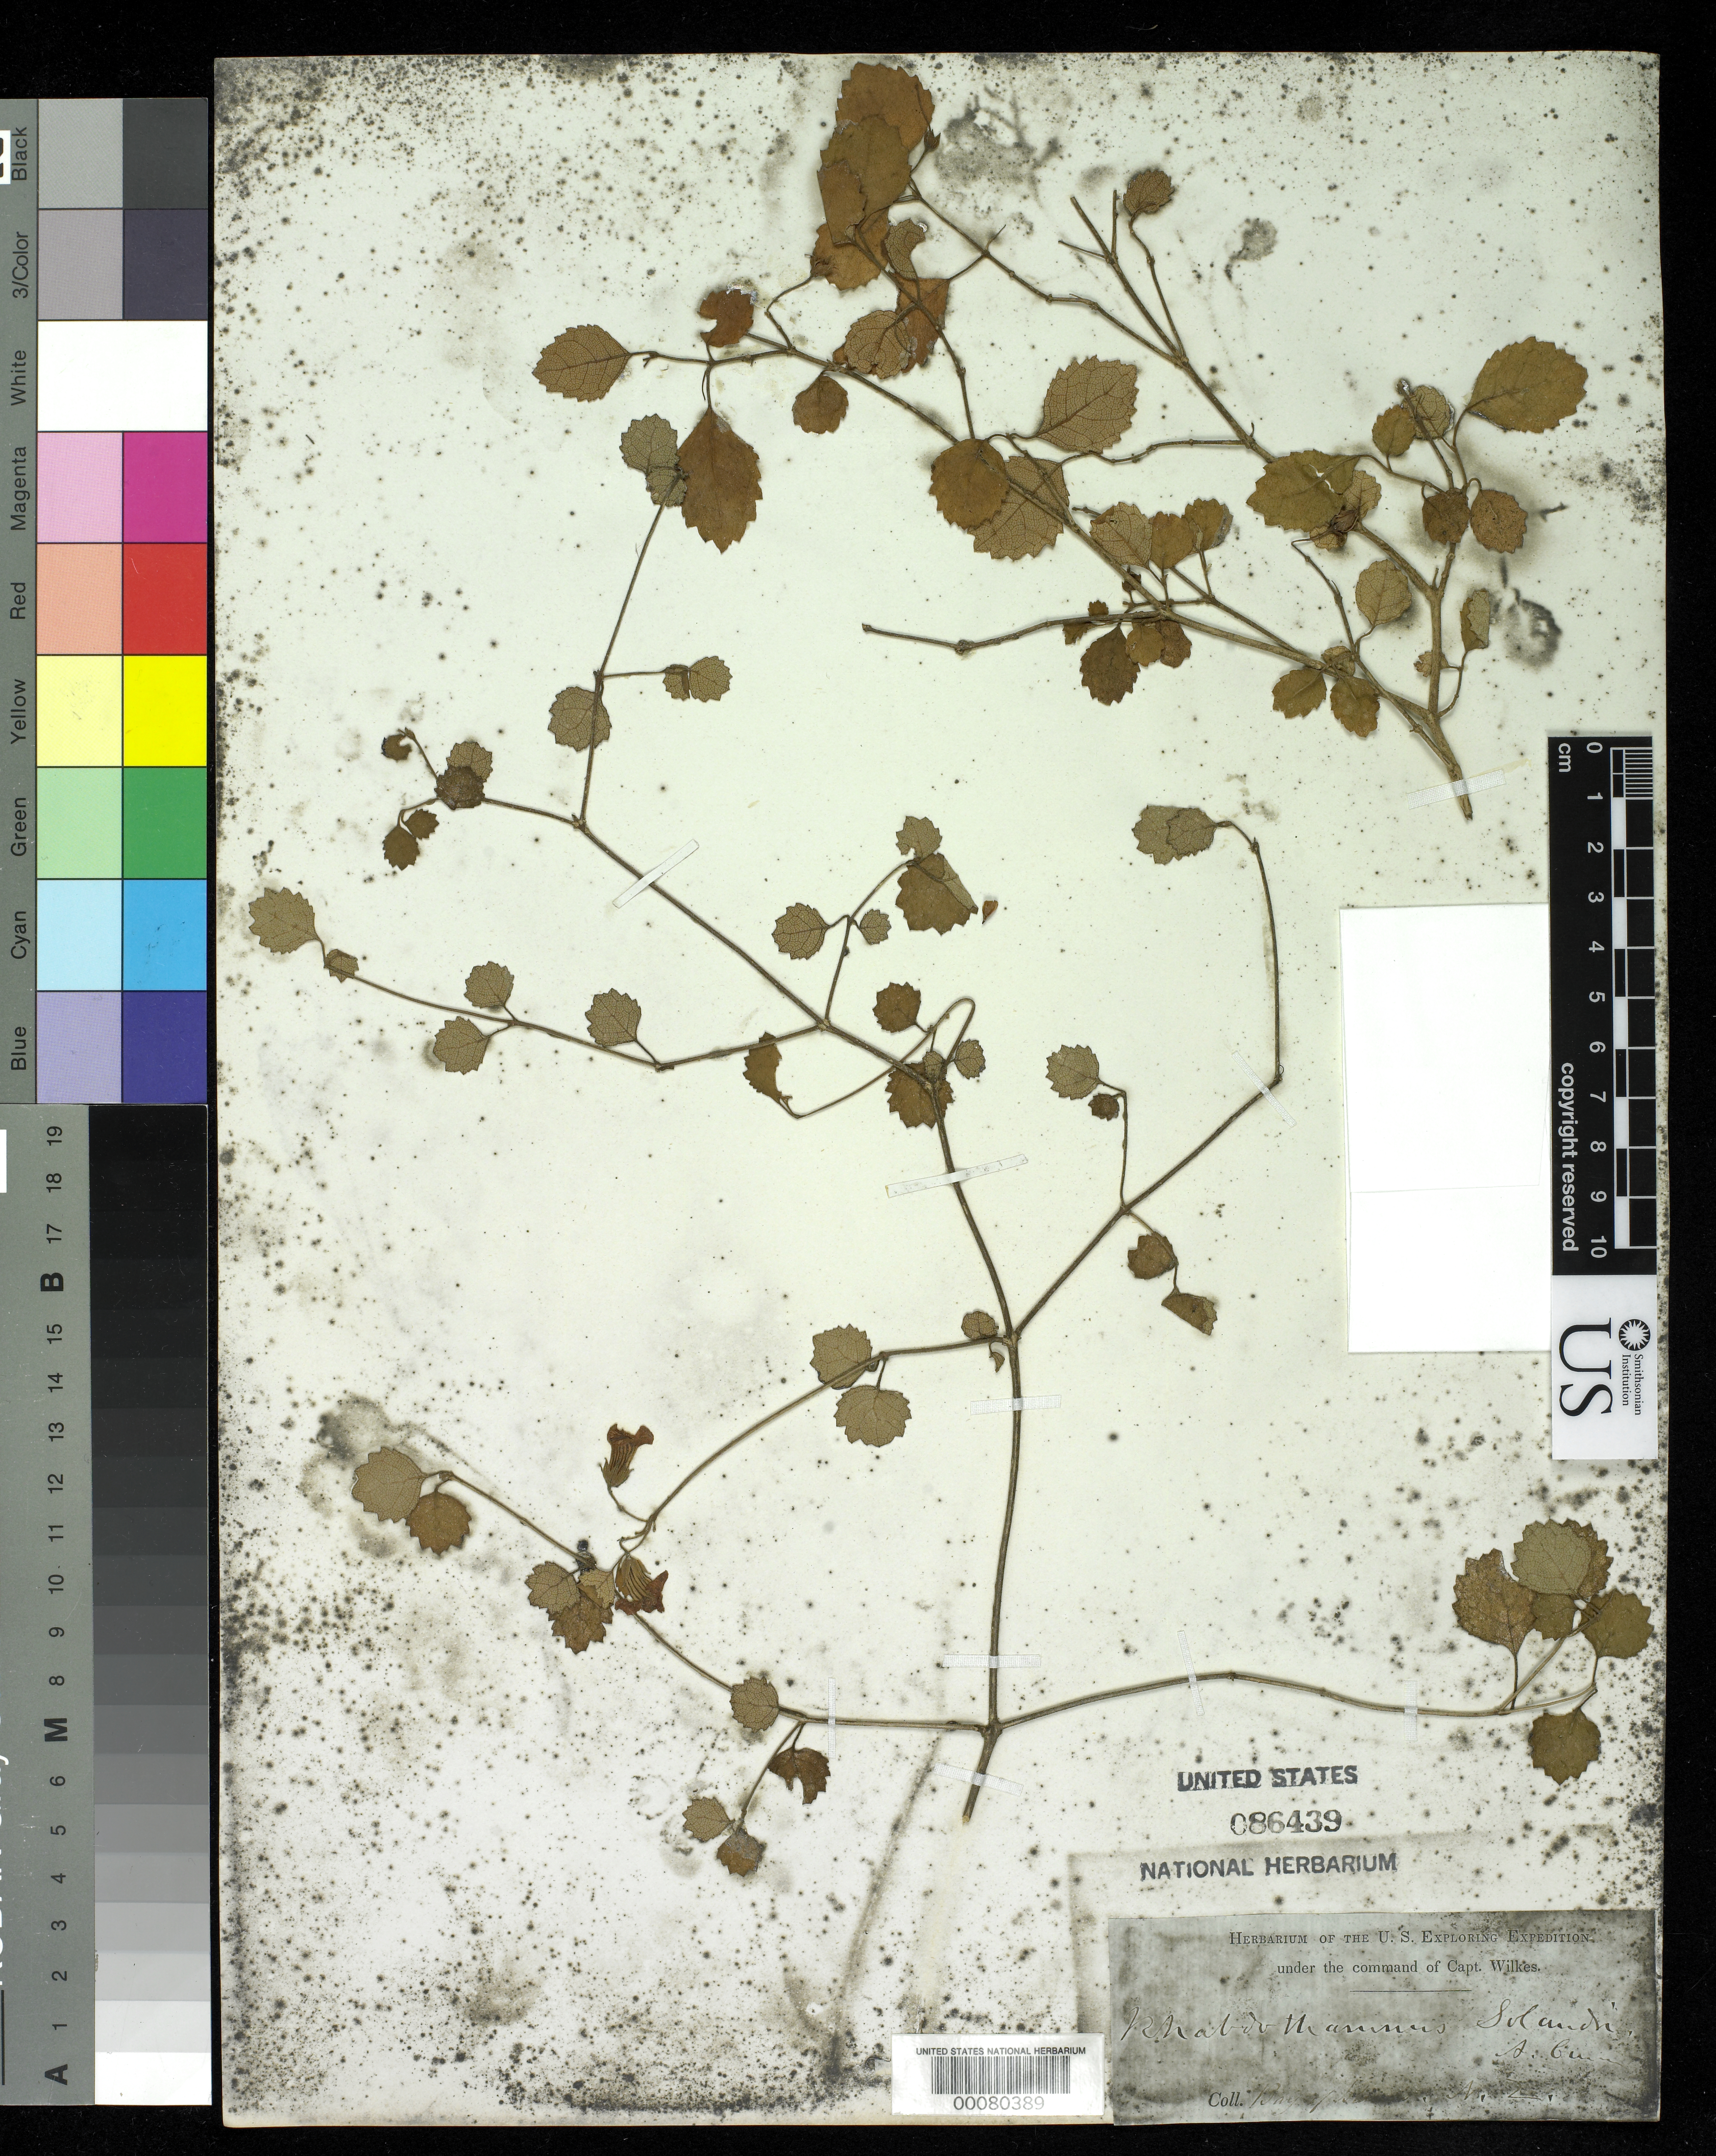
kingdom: Plantae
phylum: Tracheophyta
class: Magnoliopsida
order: Lamiales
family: Gesneriaceae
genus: Rhabdothamnus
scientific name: Rhabdothamnus solandri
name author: A. Cunn.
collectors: Wilkes Explor. Exped.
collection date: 1838/1842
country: New Zealand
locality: Bay of Islands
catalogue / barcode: US 86439